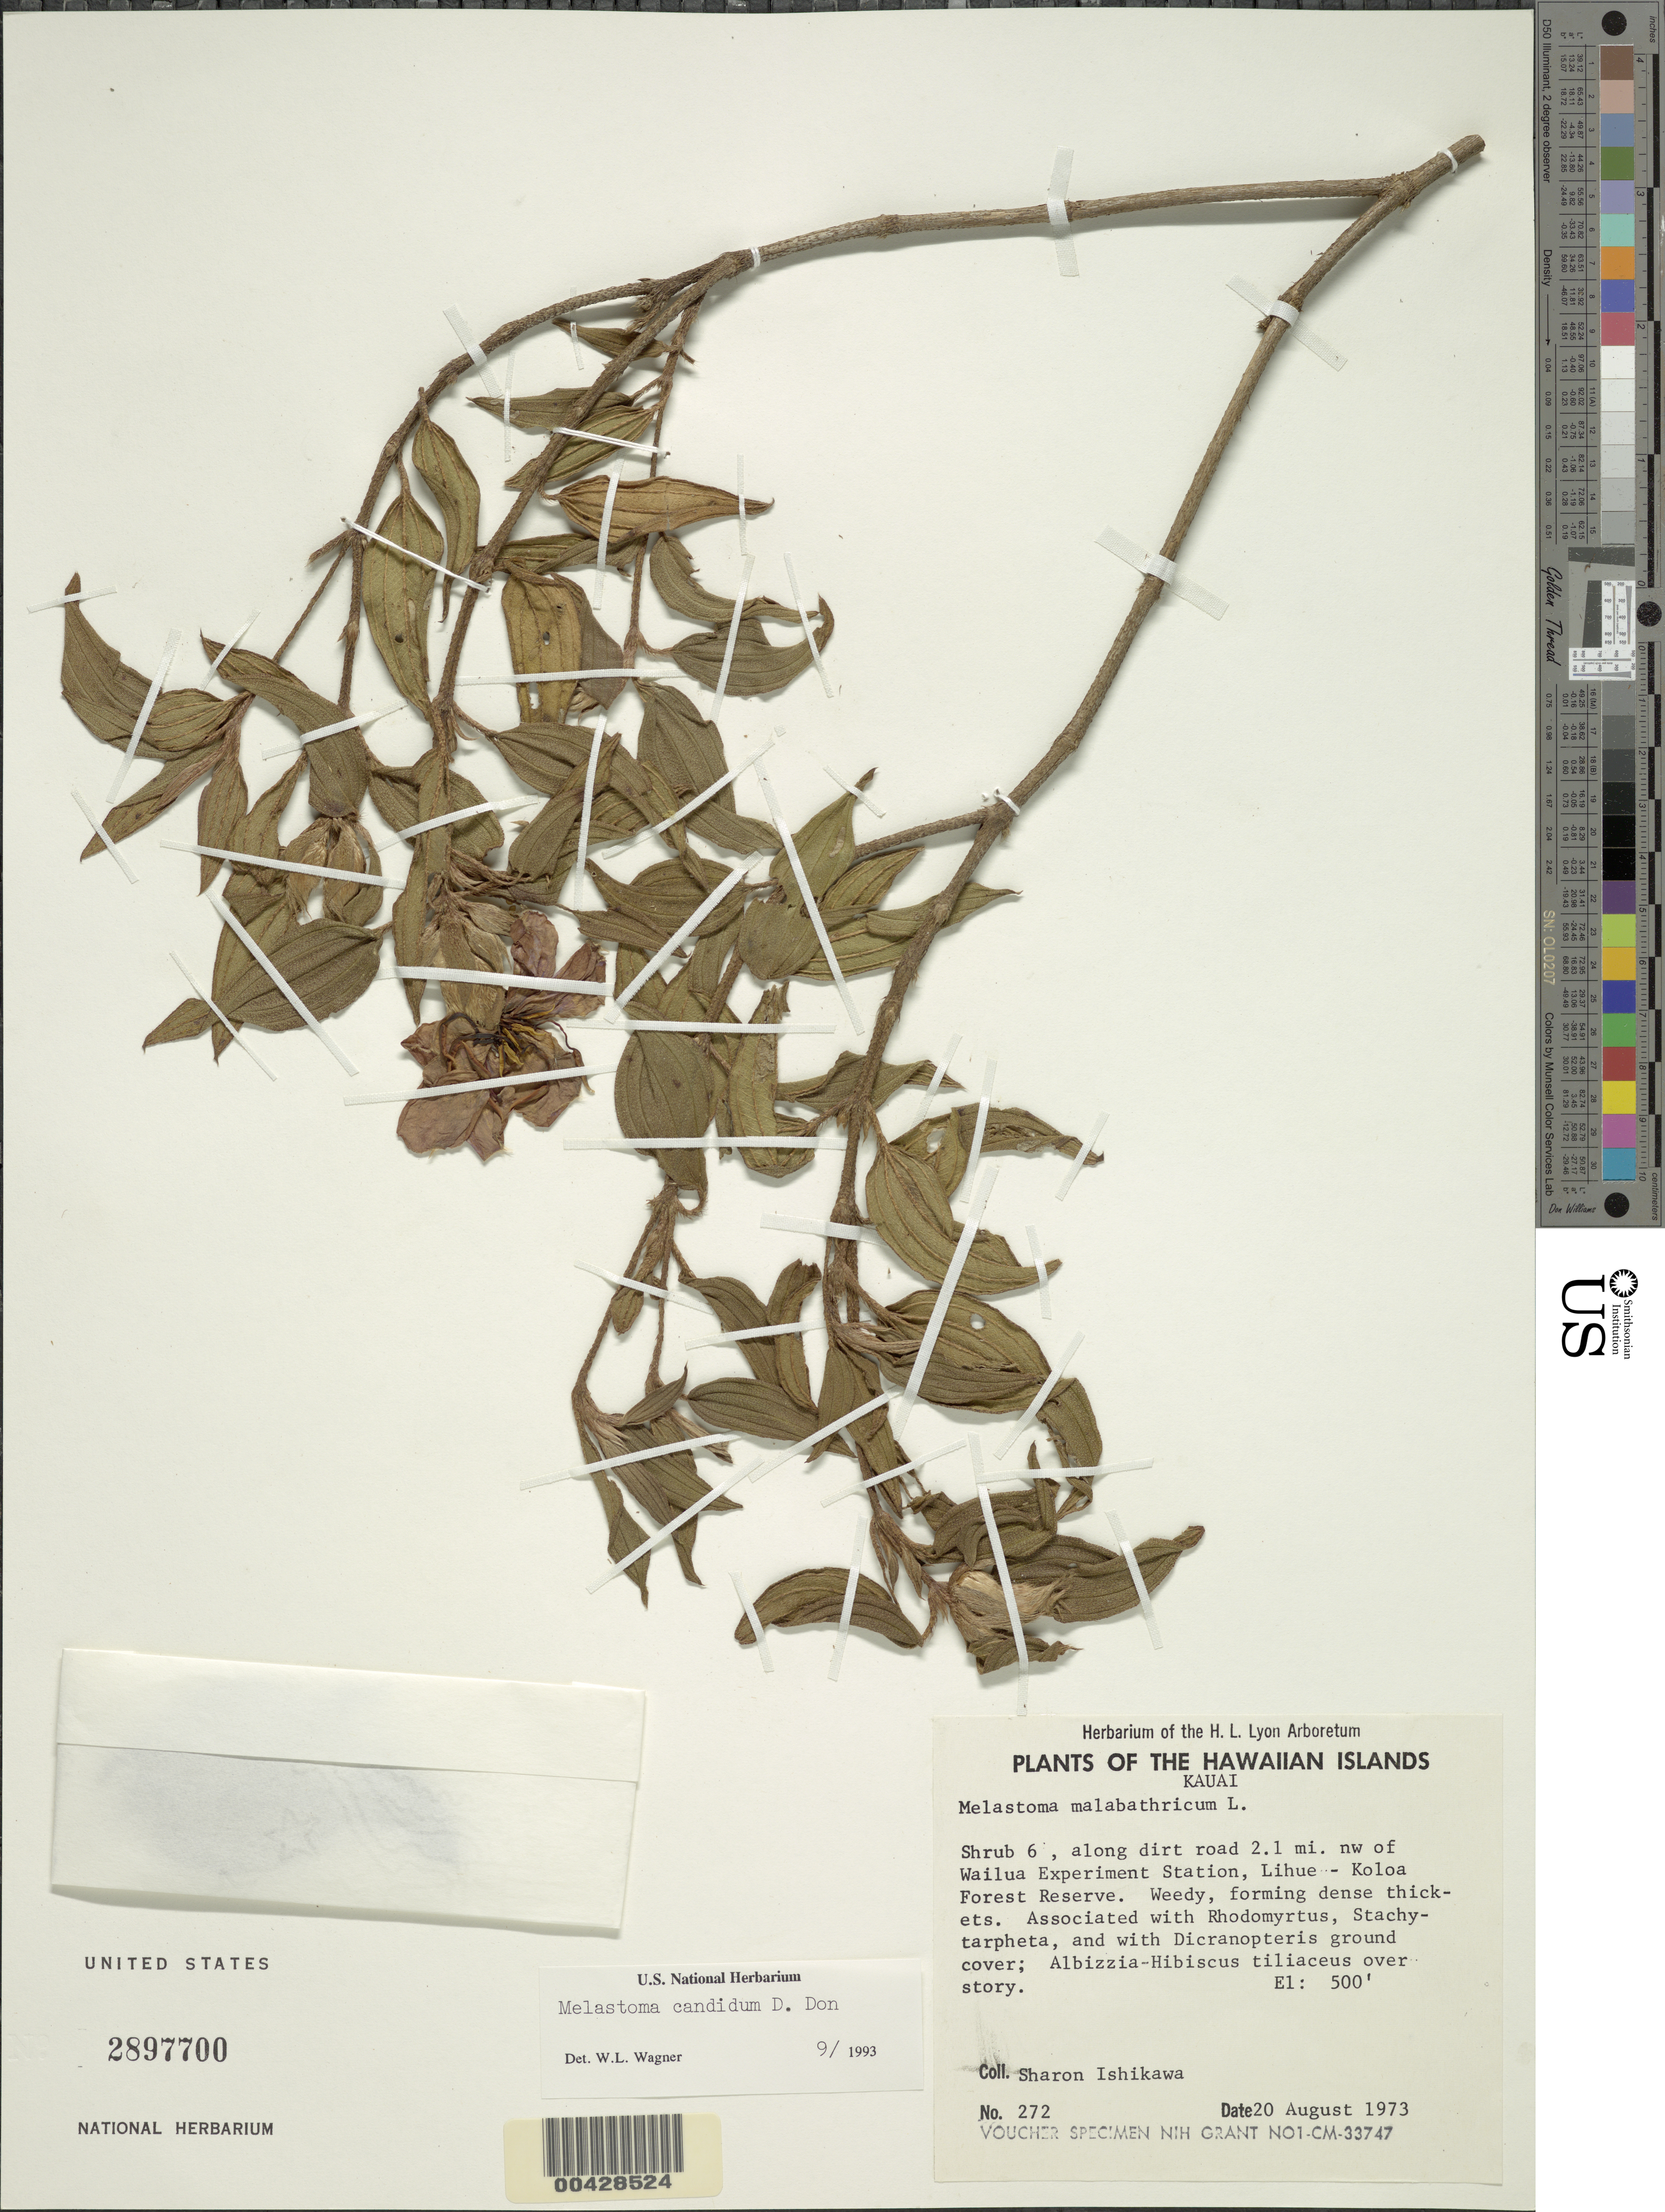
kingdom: Plantae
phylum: Tracheophyta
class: Magnoliopsida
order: Myrtales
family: Melastomataceae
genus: Melastoma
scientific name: Melastoma septemnervium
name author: Lour.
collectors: S. S. Ishikawa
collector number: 272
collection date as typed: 20 Aug 1973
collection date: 1973-08-20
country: United States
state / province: Hawaii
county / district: Kauai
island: Kaua'i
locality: Along dirt road 2.1 miles NW of Wailua Experiment Station, Lihue-Koloa Forest Reserve.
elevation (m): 152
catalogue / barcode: US 2897700